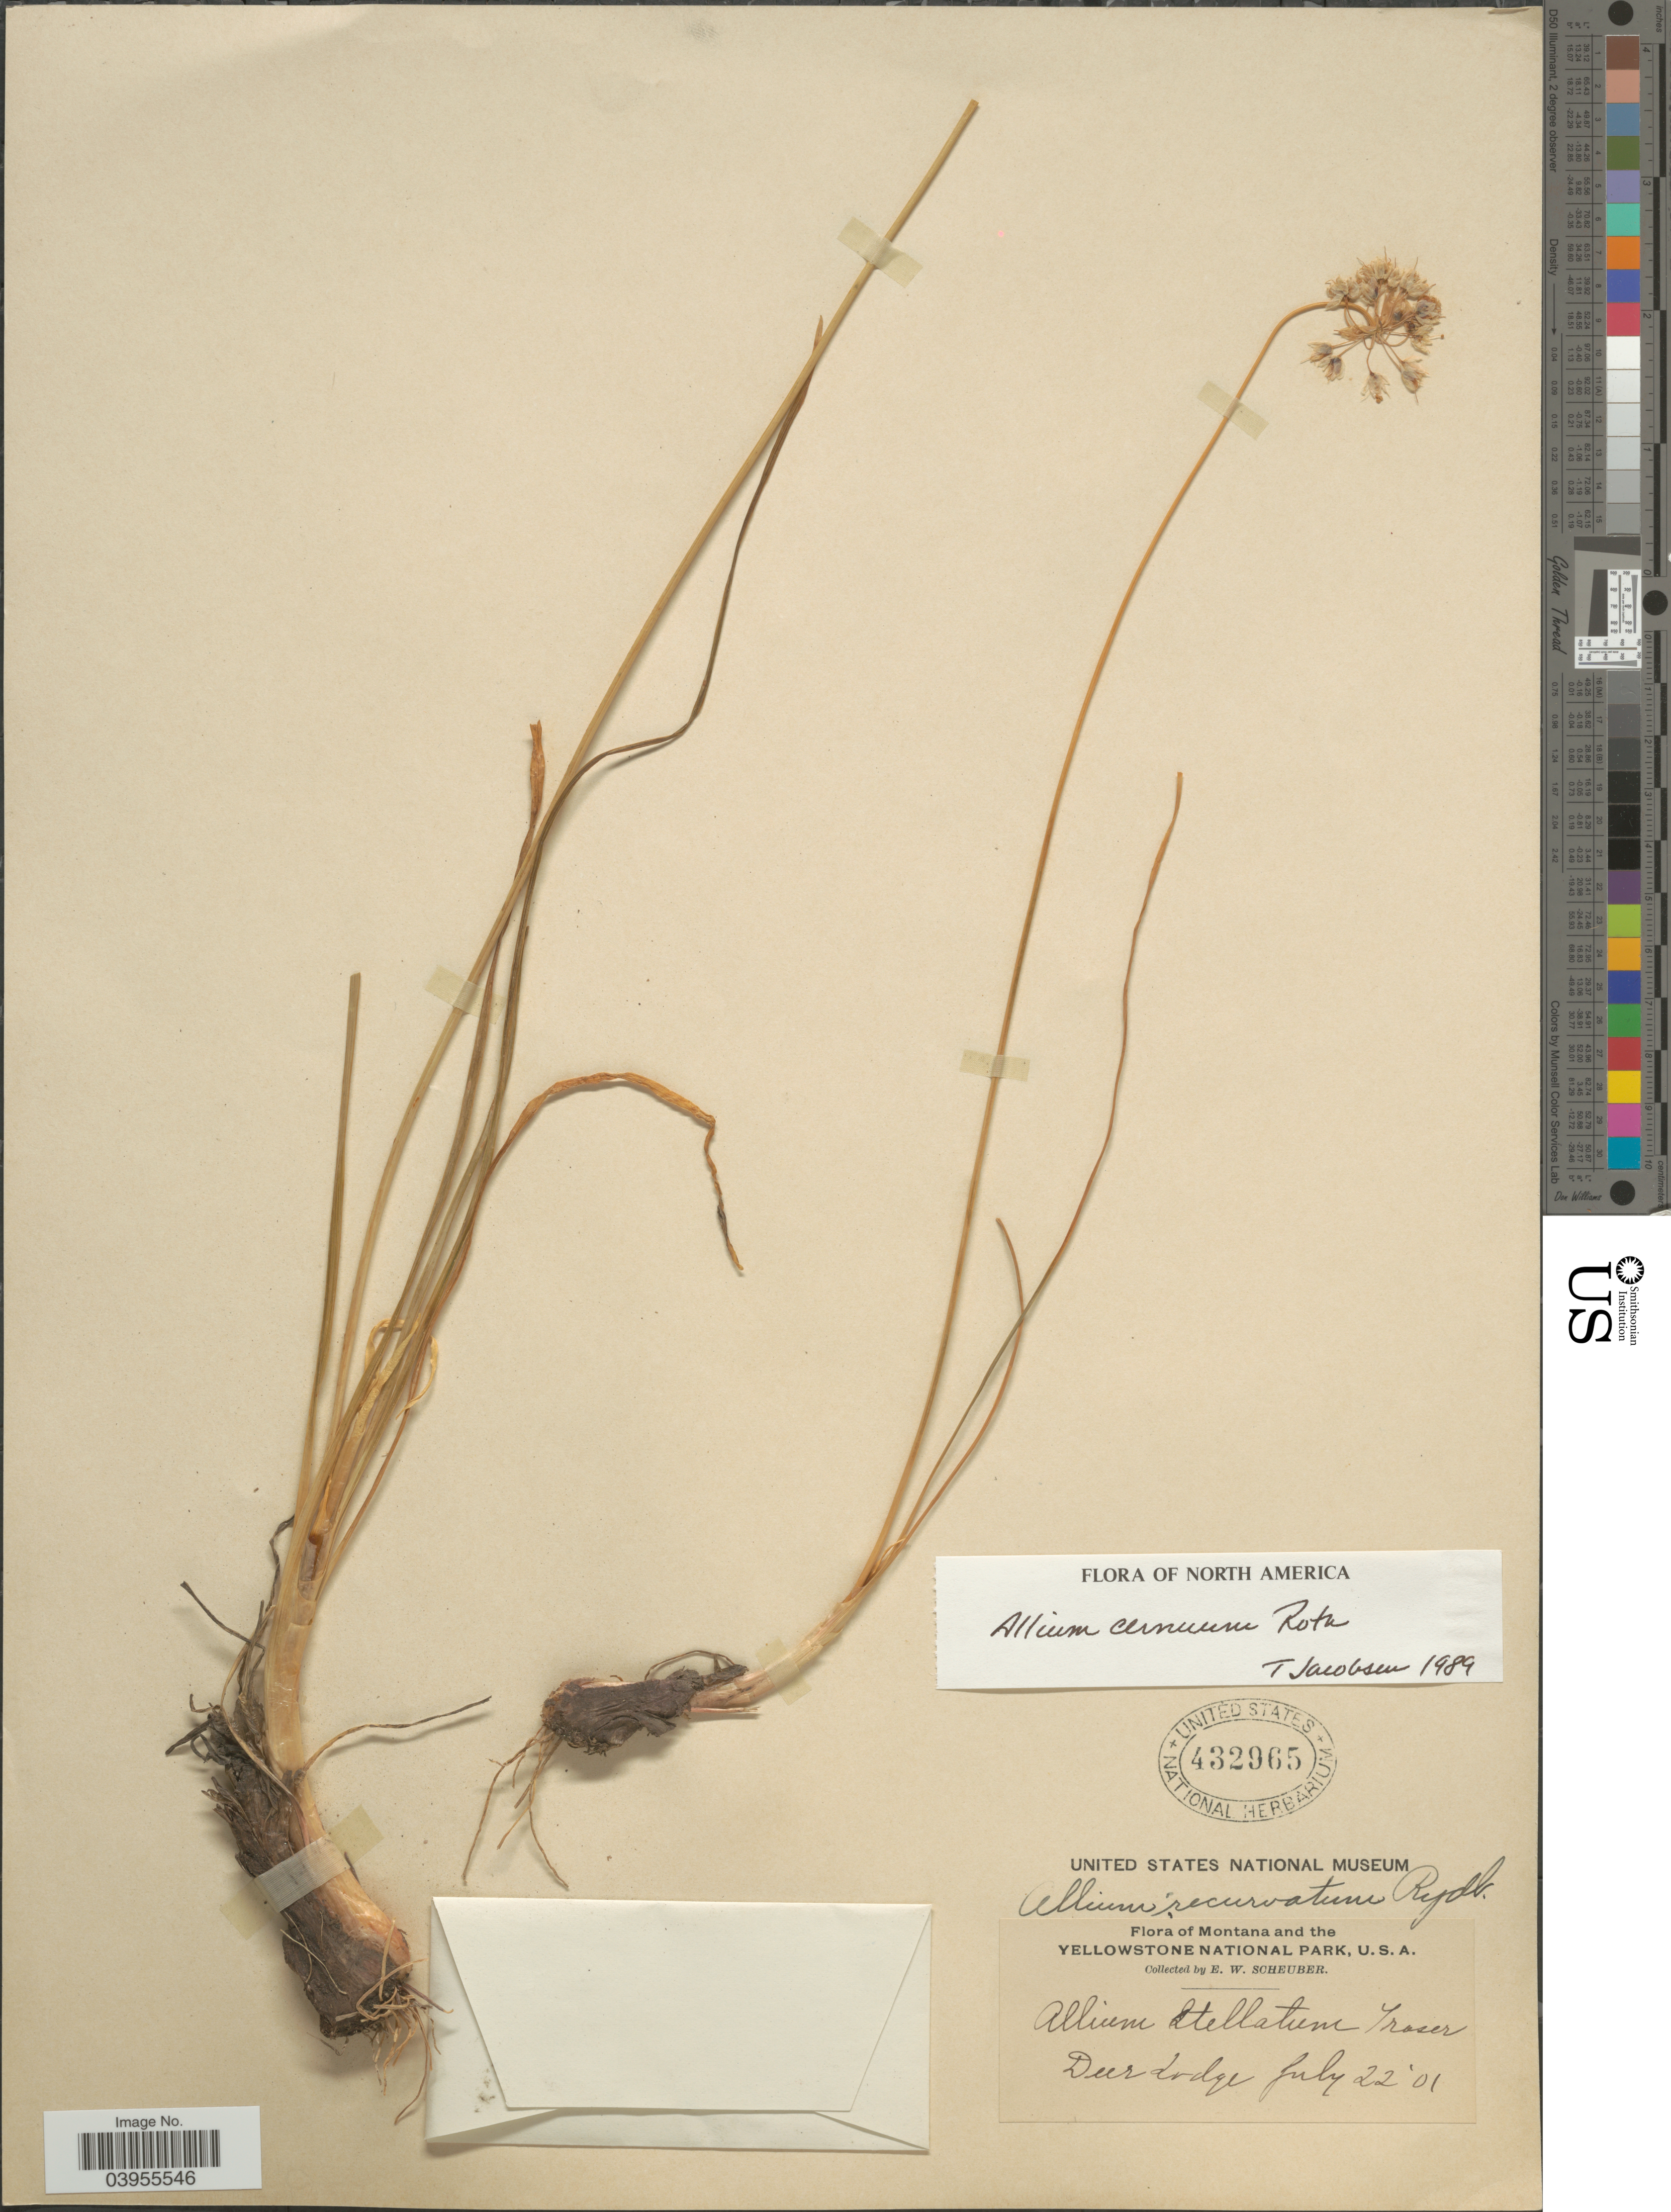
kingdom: Plantae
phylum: Tracheophyta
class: Liliopsida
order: Asparagales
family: Amaryllidaceae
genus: Allium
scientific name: Allium cernuum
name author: Roth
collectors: E. Scheuber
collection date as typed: Transcribed d/m/y: 22/7/1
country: United States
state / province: Montana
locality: Yellowstone National Park. Deed Lodge.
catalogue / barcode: US 432965